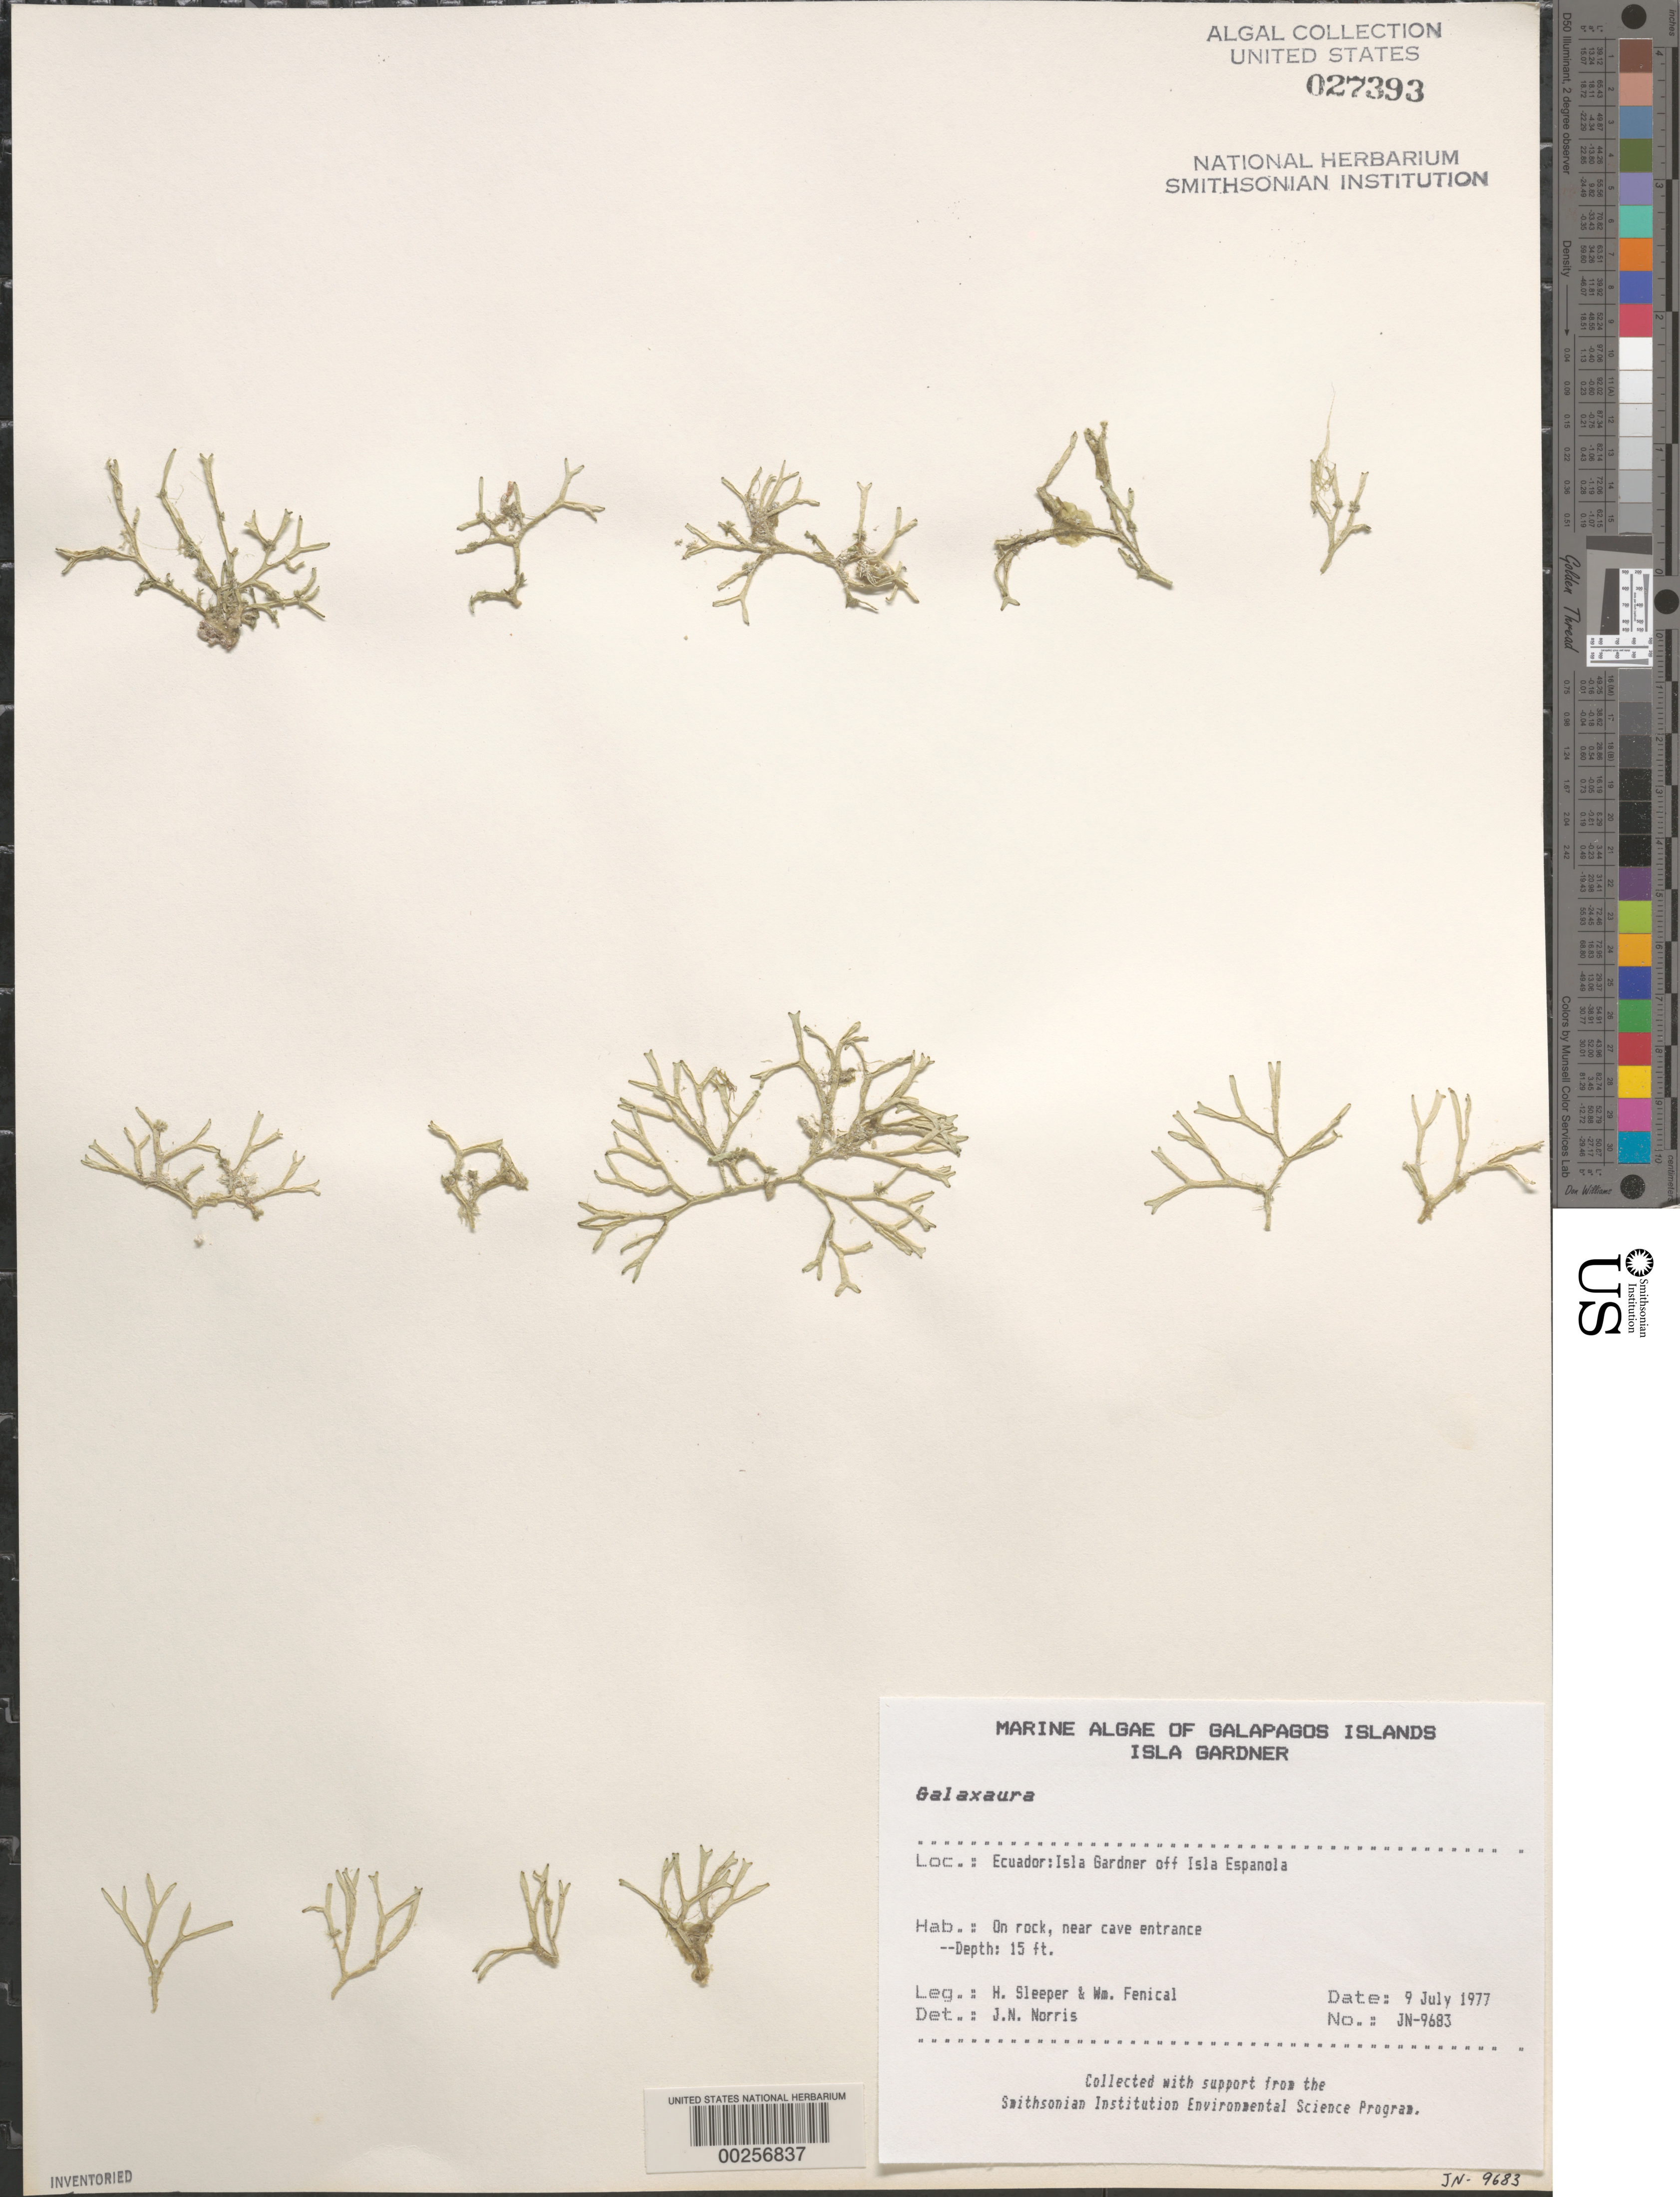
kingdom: Plantae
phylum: Rhodophyta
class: Florideophyceae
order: Nemaliales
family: Galaxauraceae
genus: Galaxaura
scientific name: Galaxaura sp.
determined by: Norris, James N.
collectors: H. Sleeper & W. Fenical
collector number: JN-9683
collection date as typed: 09 Jul 1977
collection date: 1977-07-09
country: Ecuador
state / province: Colón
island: Gardner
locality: Off Isla Española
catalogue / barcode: US 27393